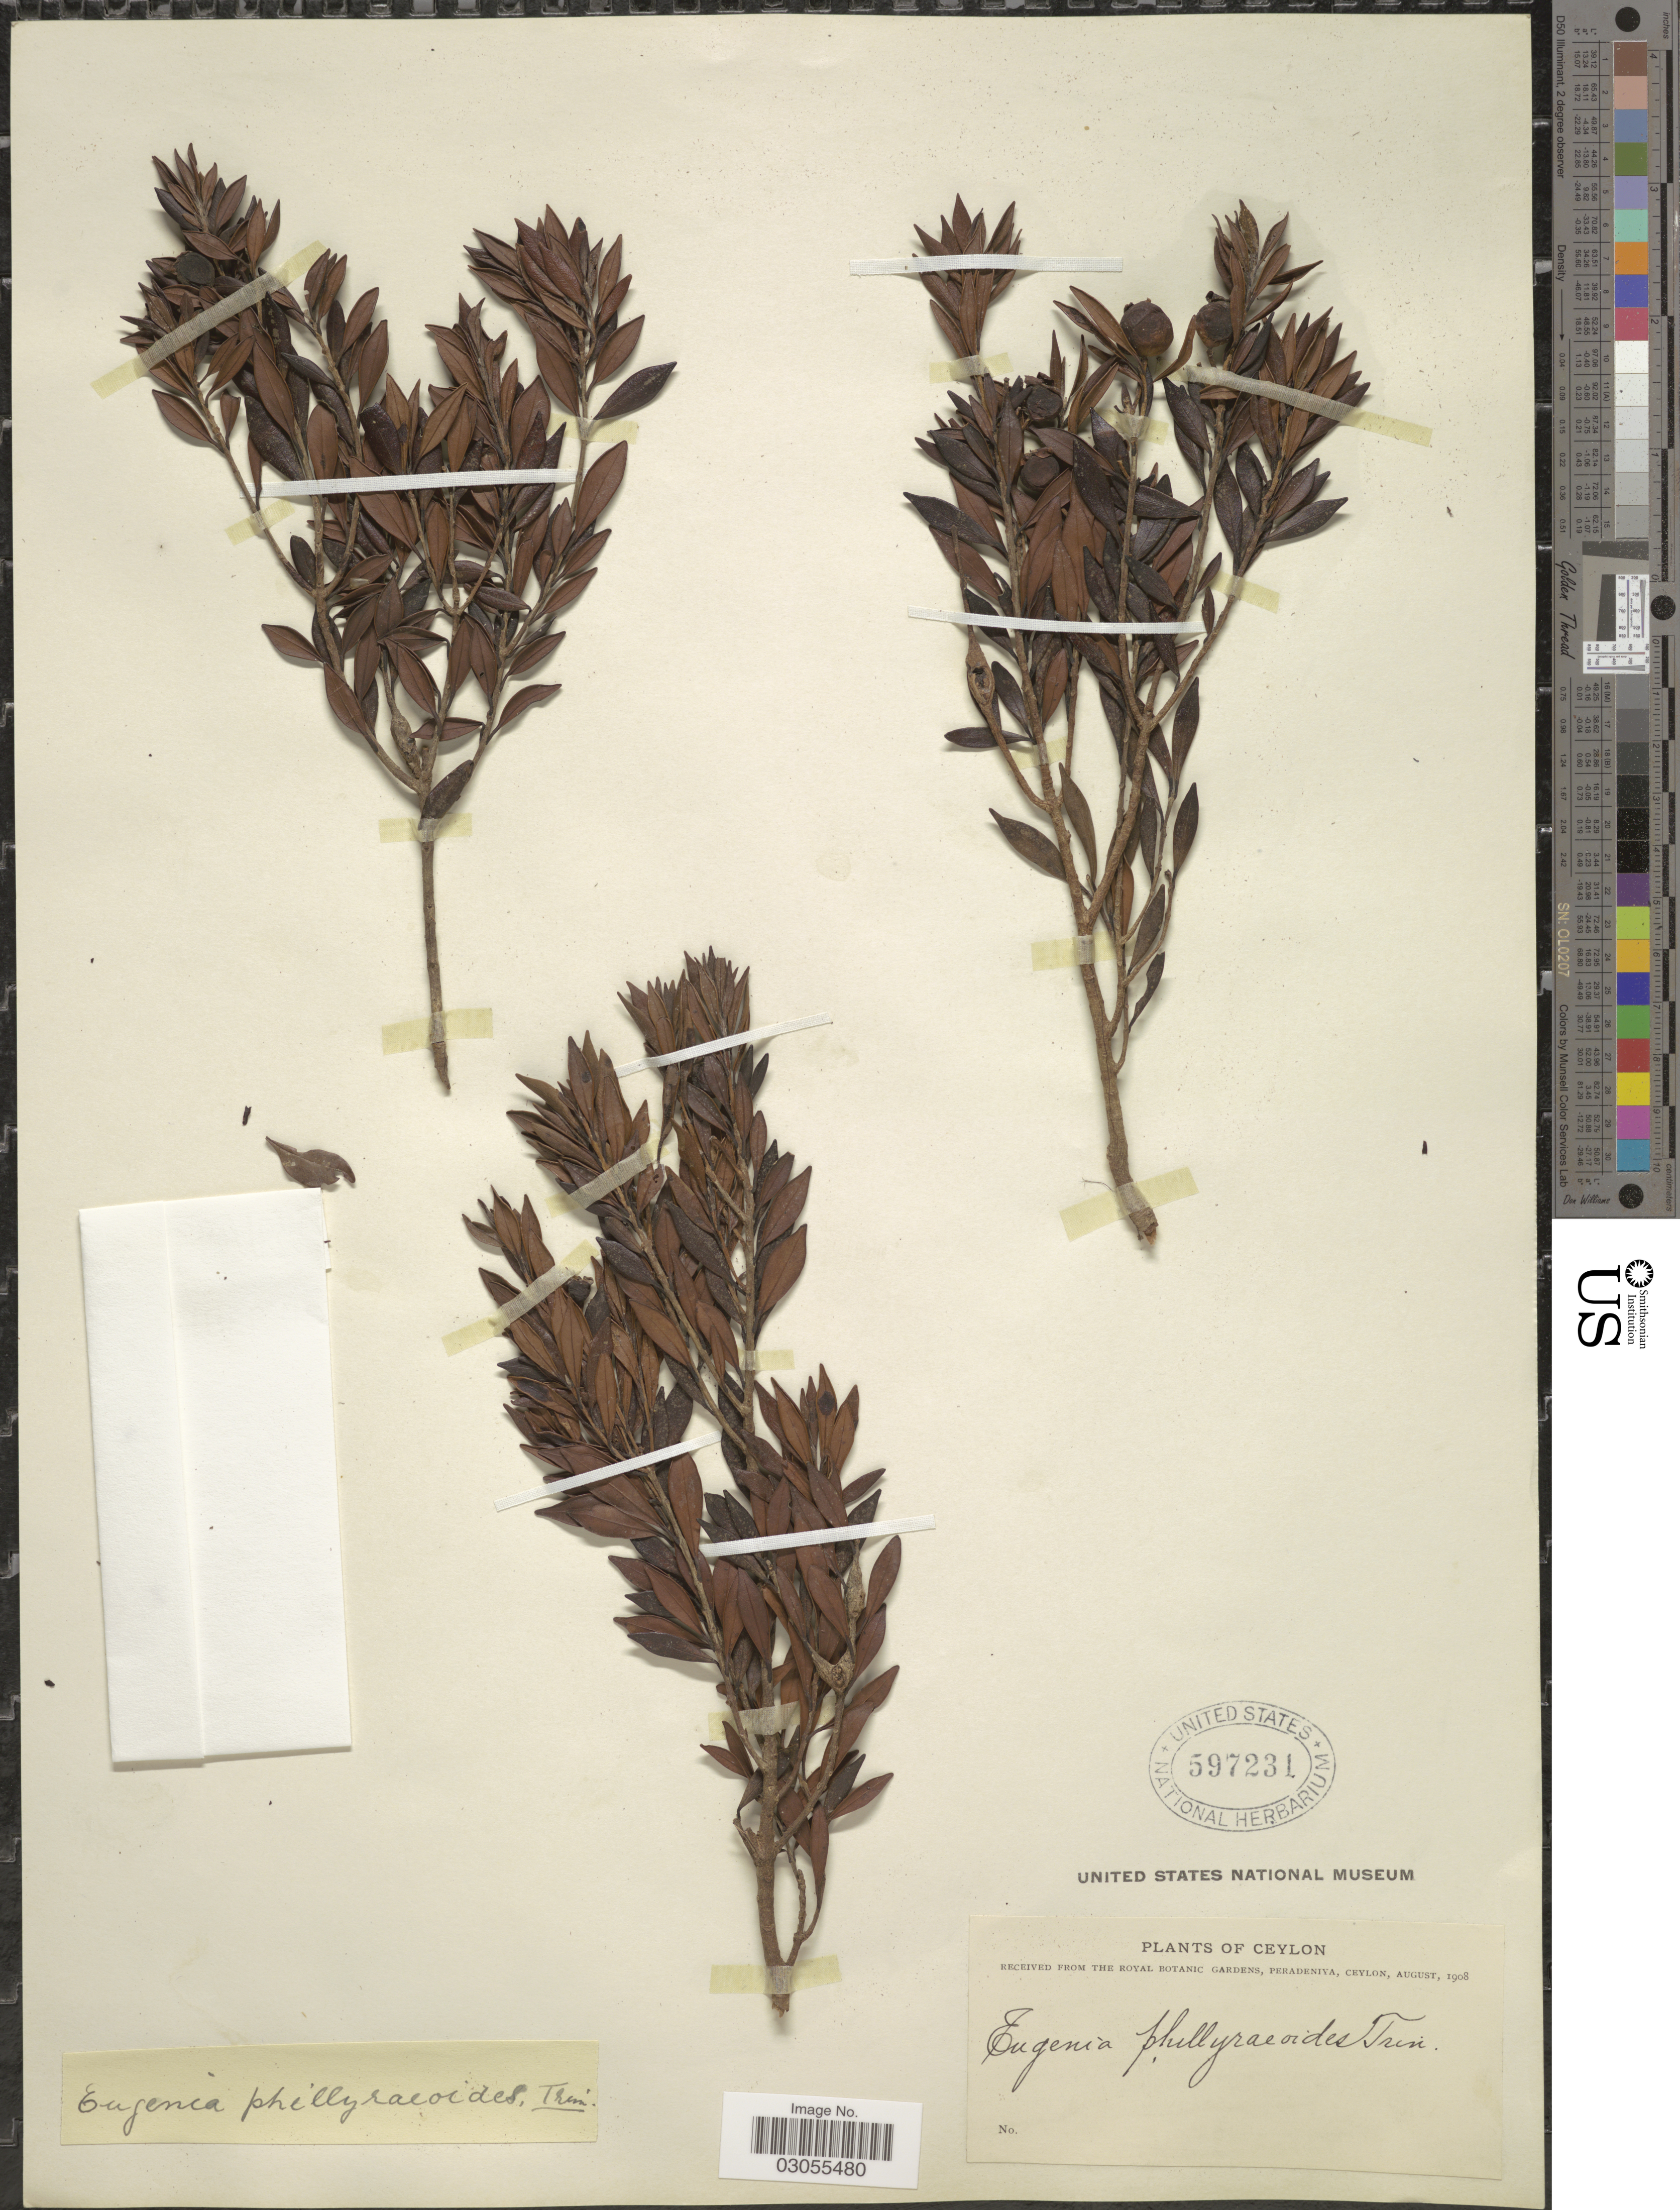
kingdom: Plantae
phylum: Tracheophyta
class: Magnoliopsida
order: Myrtales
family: Myrtaceae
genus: Eugenia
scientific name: Eugenia phillyraeoides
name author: Trimen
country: Sri Lanka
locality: Ceylon.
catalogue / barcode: US 597231